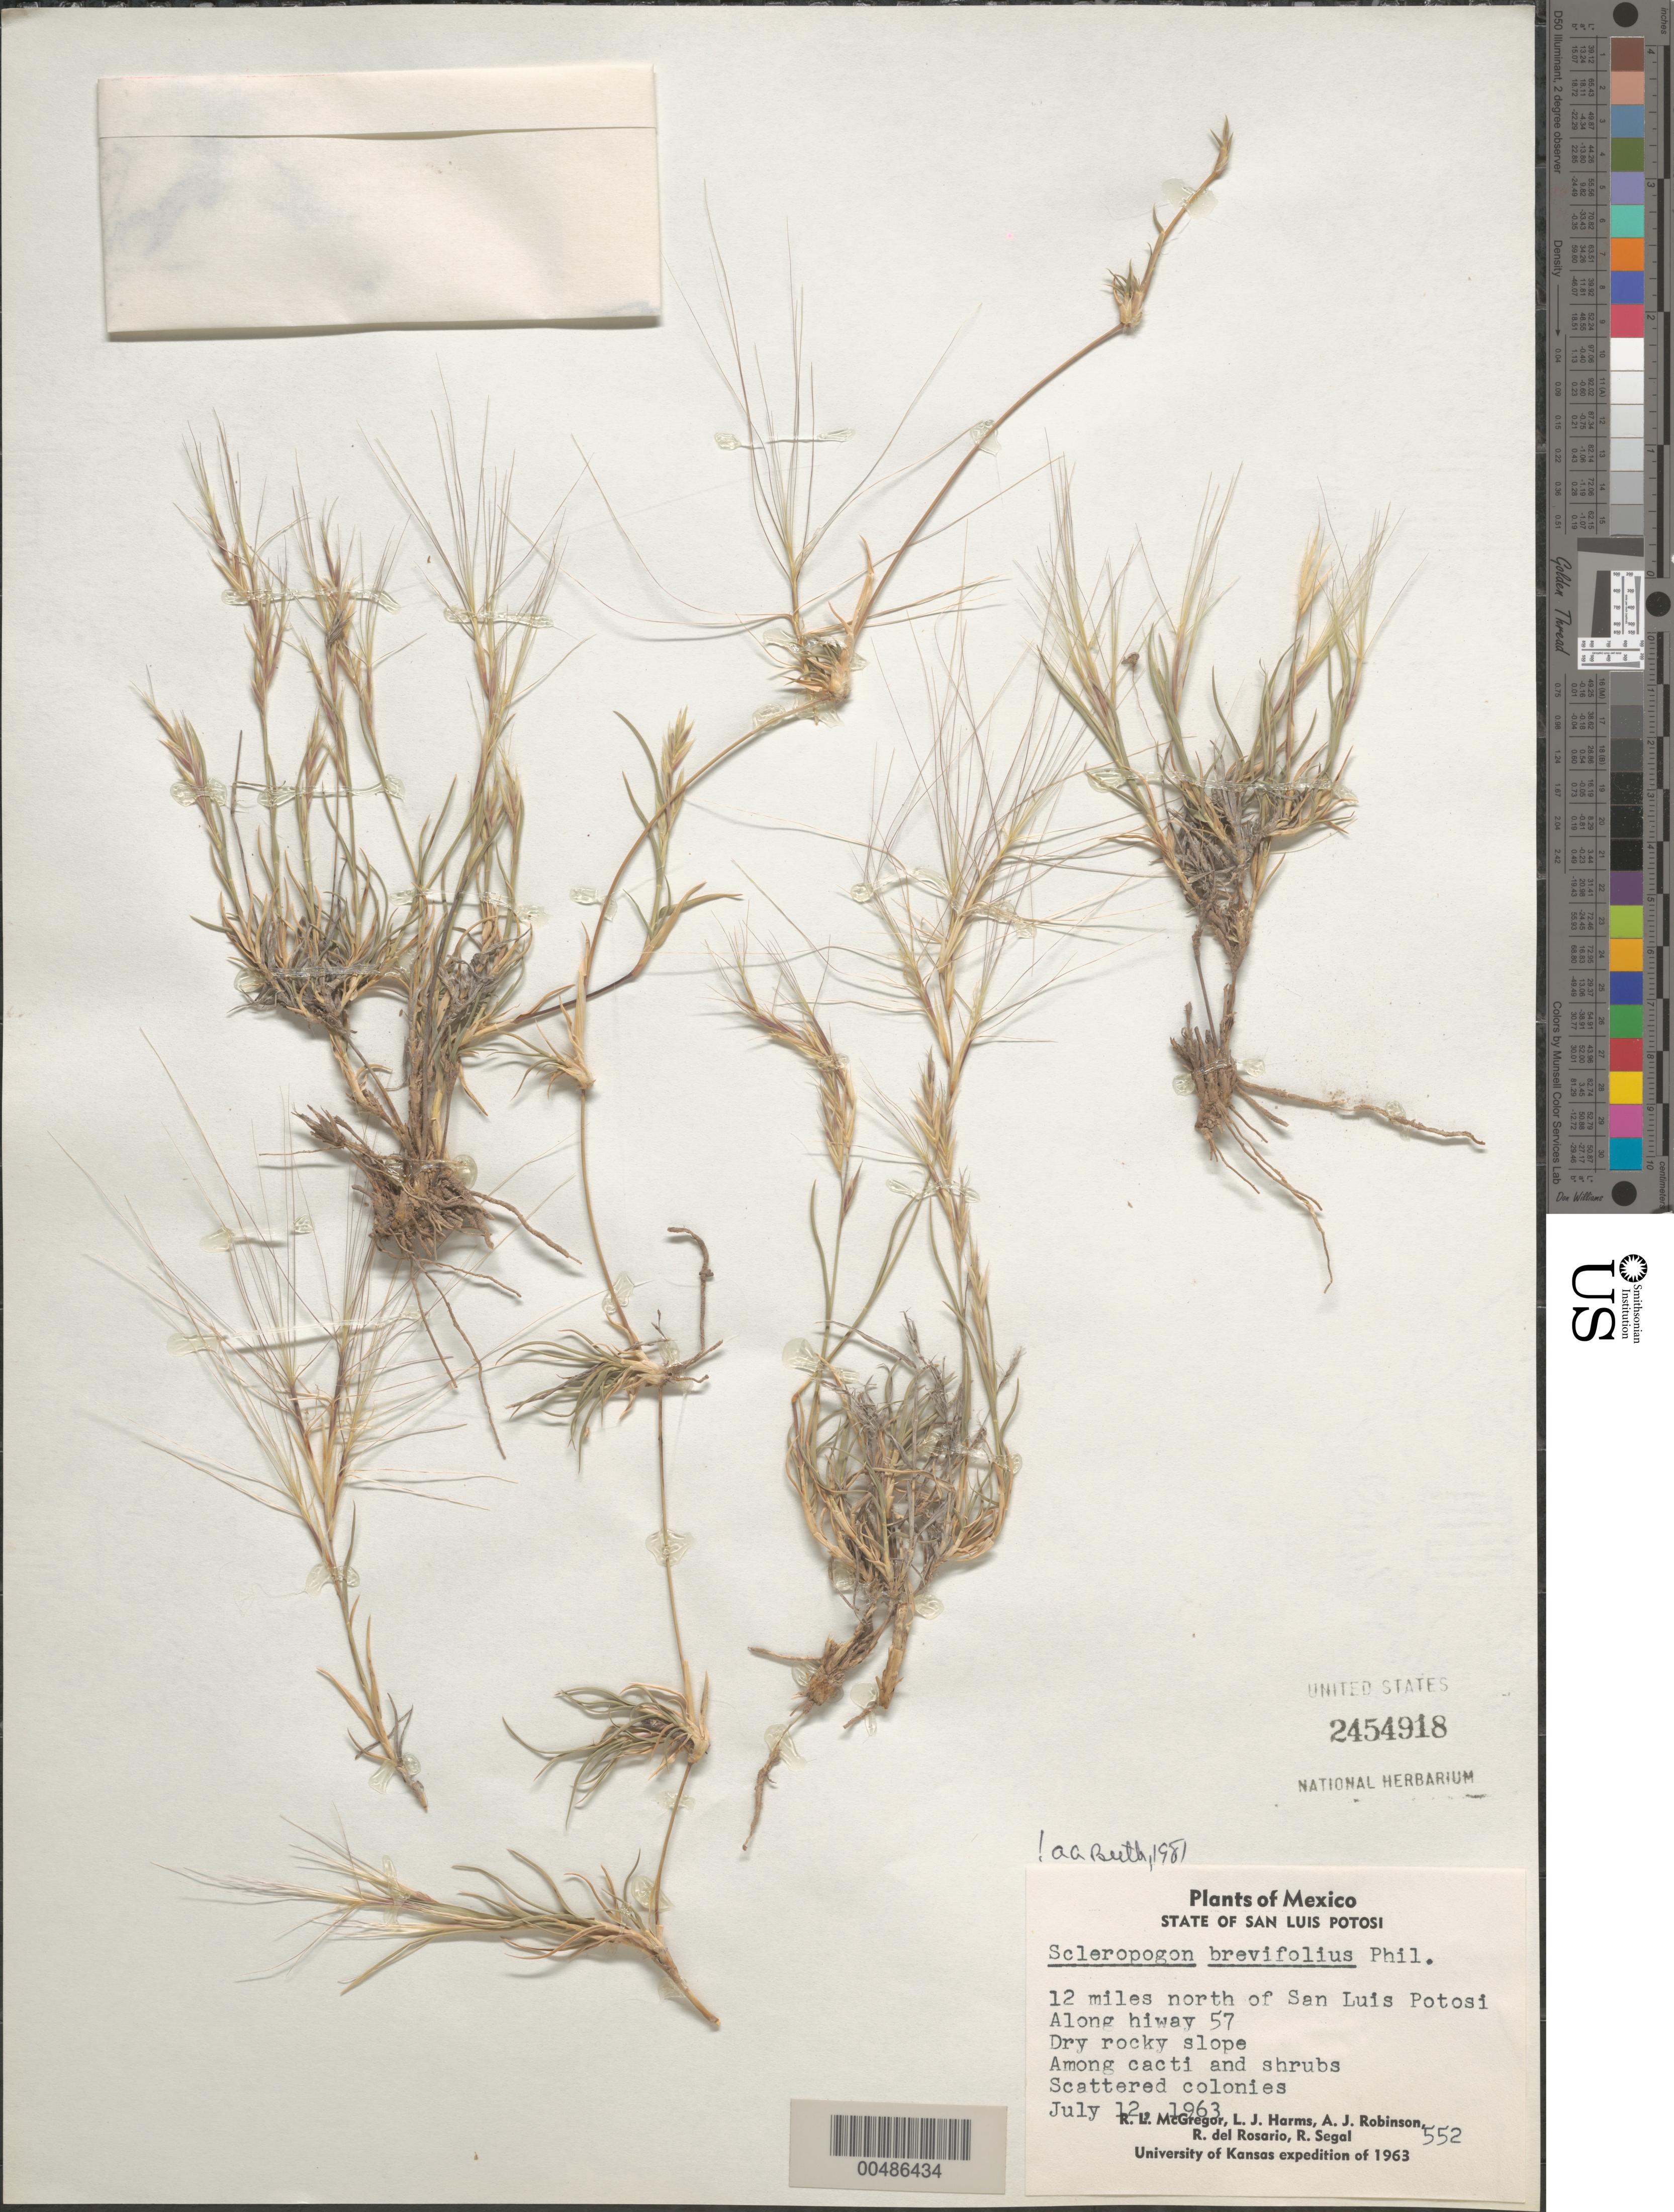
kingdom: Plantae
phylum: Tracheophyta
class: Liliopsida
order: Poales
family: Poaceae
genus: Scleropogon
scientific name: Scleropogon brevifolius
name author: Phil.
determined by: Beetle, Alan A.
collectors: R. McGregor, L. Harms, A. J. Robinson & R. Segal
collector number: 552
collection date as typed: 12 Jul 1963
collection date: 1963-07-12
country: Mexico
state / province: San Luis Potosi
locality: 12 mi N of San Luis Potosi along Hwy 57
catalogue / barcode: US 2454918